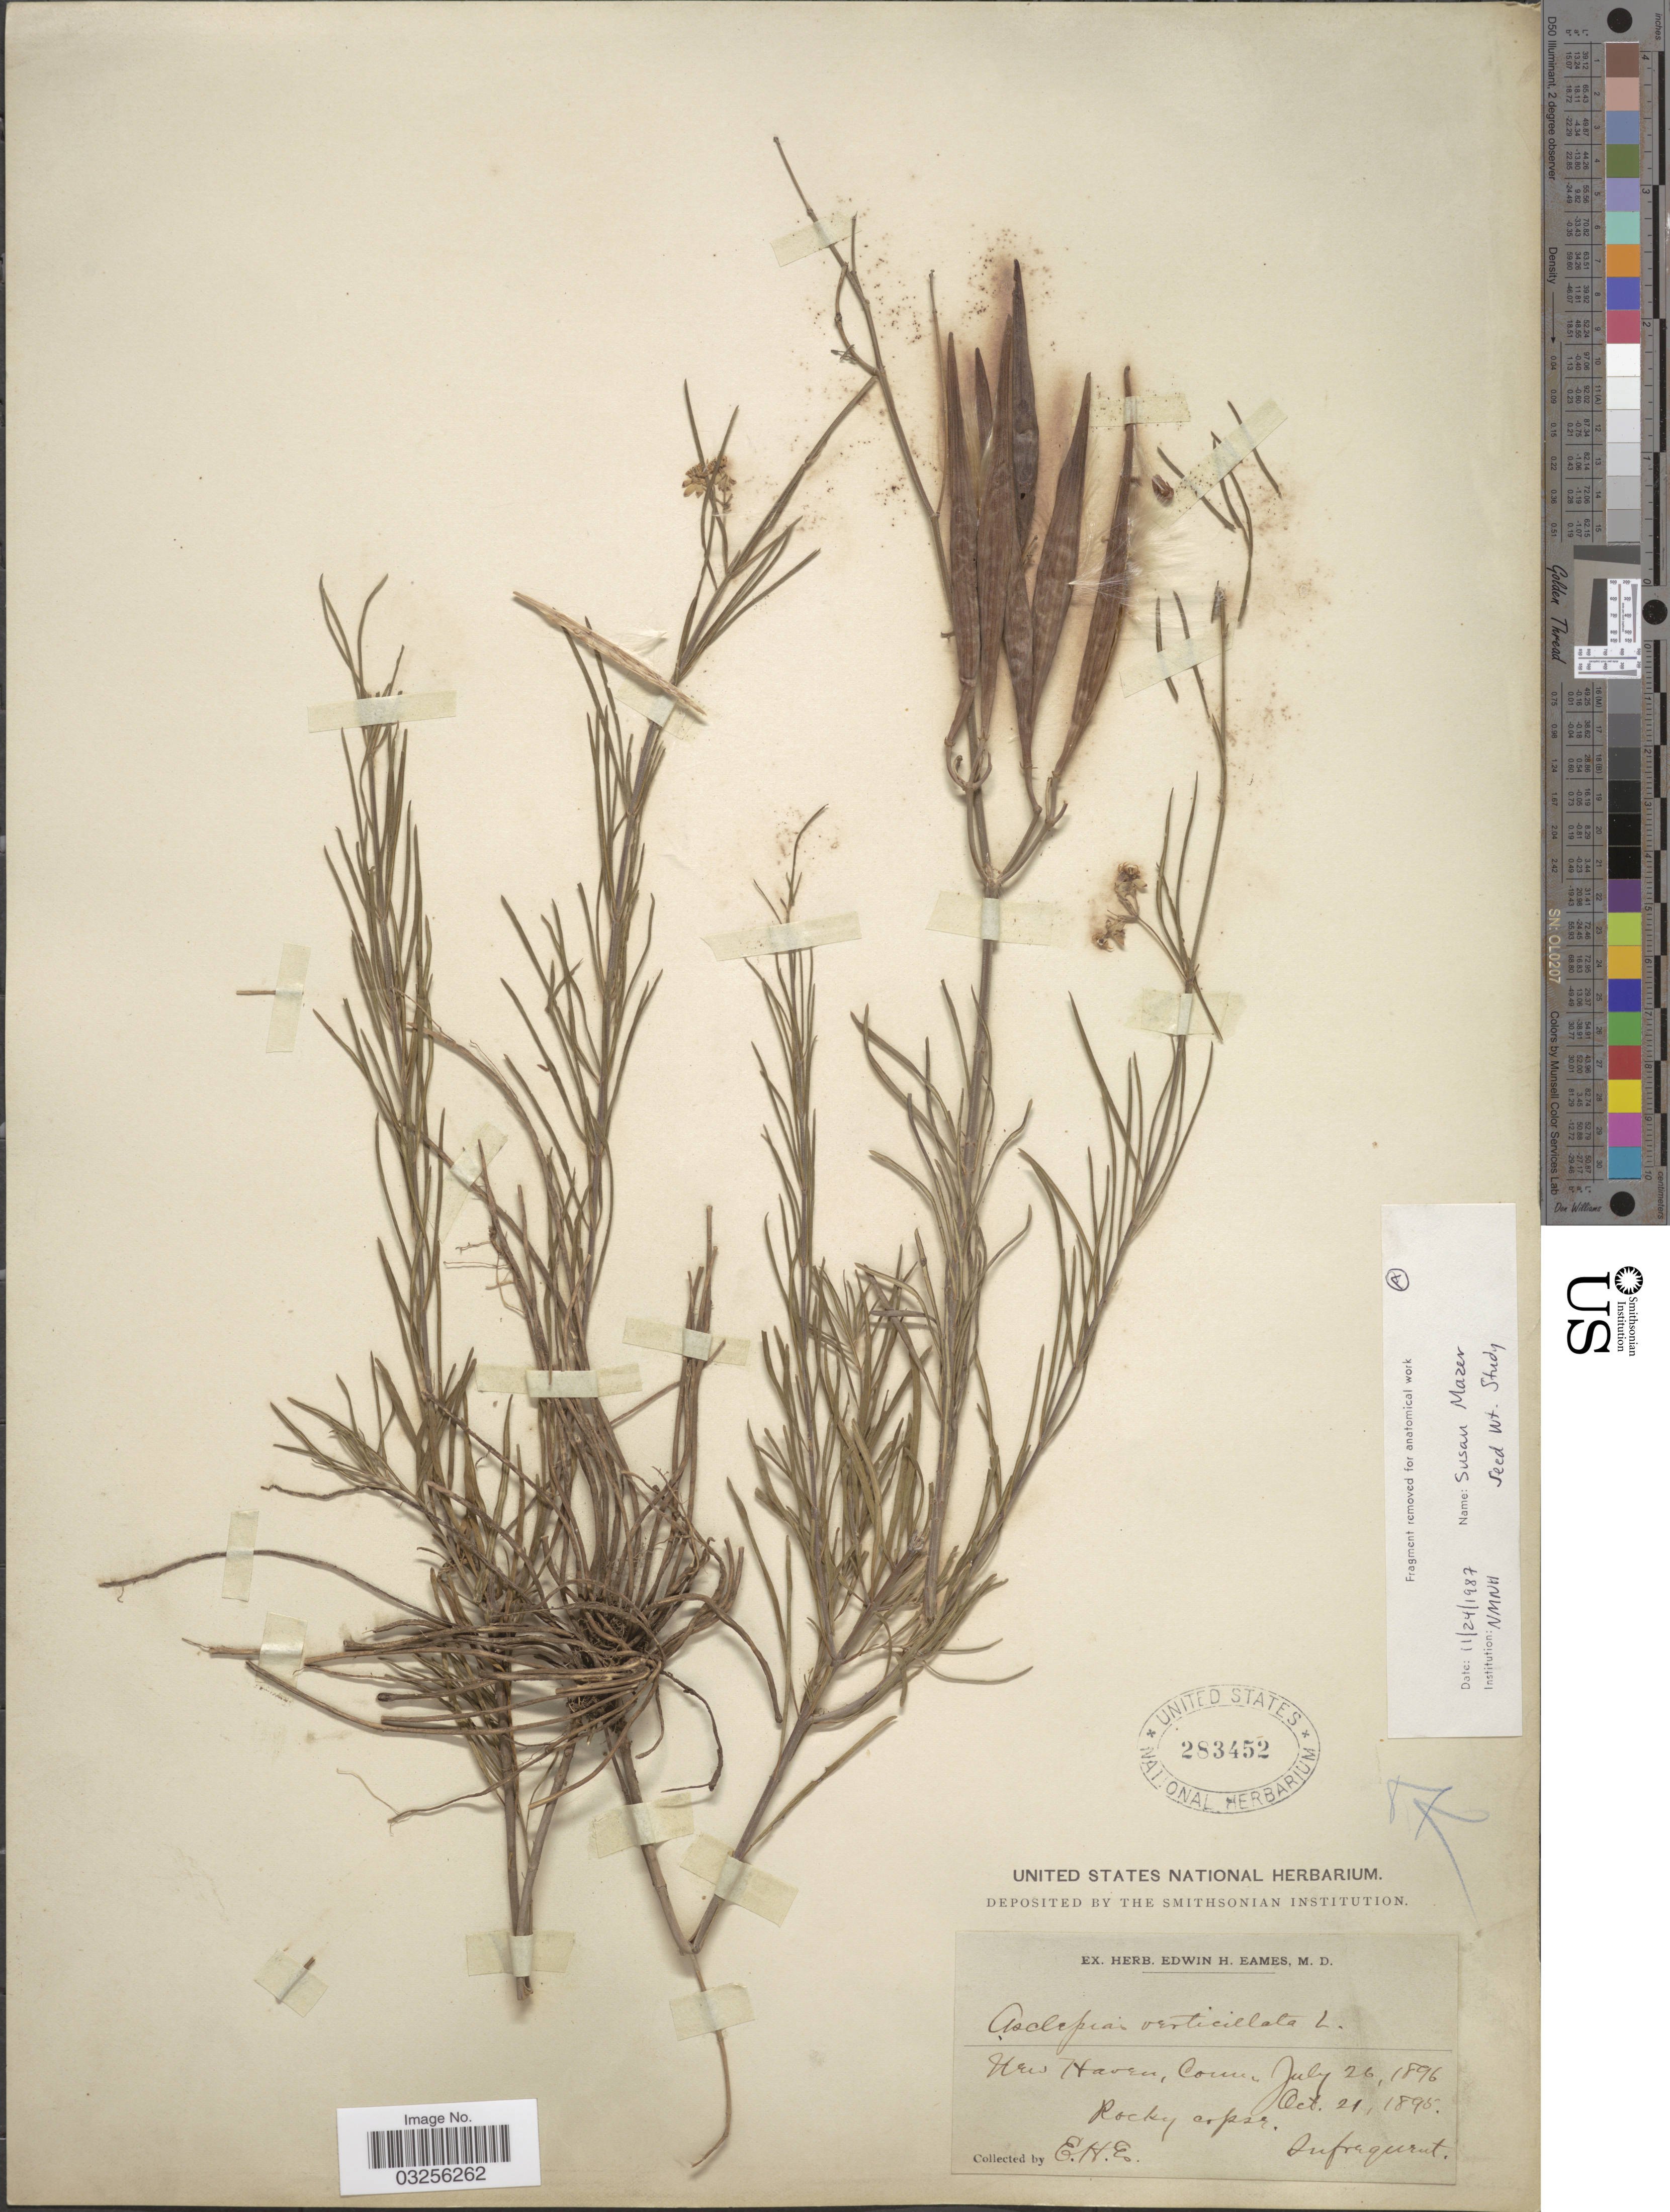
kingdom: Plantae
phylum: Tracheophyta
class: Magnoliopsida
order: Gentianales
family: Apocynaceae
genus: Asclepias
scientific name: Asclepias verticillata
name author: L.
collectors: E. H. Eames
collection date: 1895-10-21/1896-07-26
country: United States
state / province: Connecticut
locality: New Haven.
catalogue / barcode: US 283452